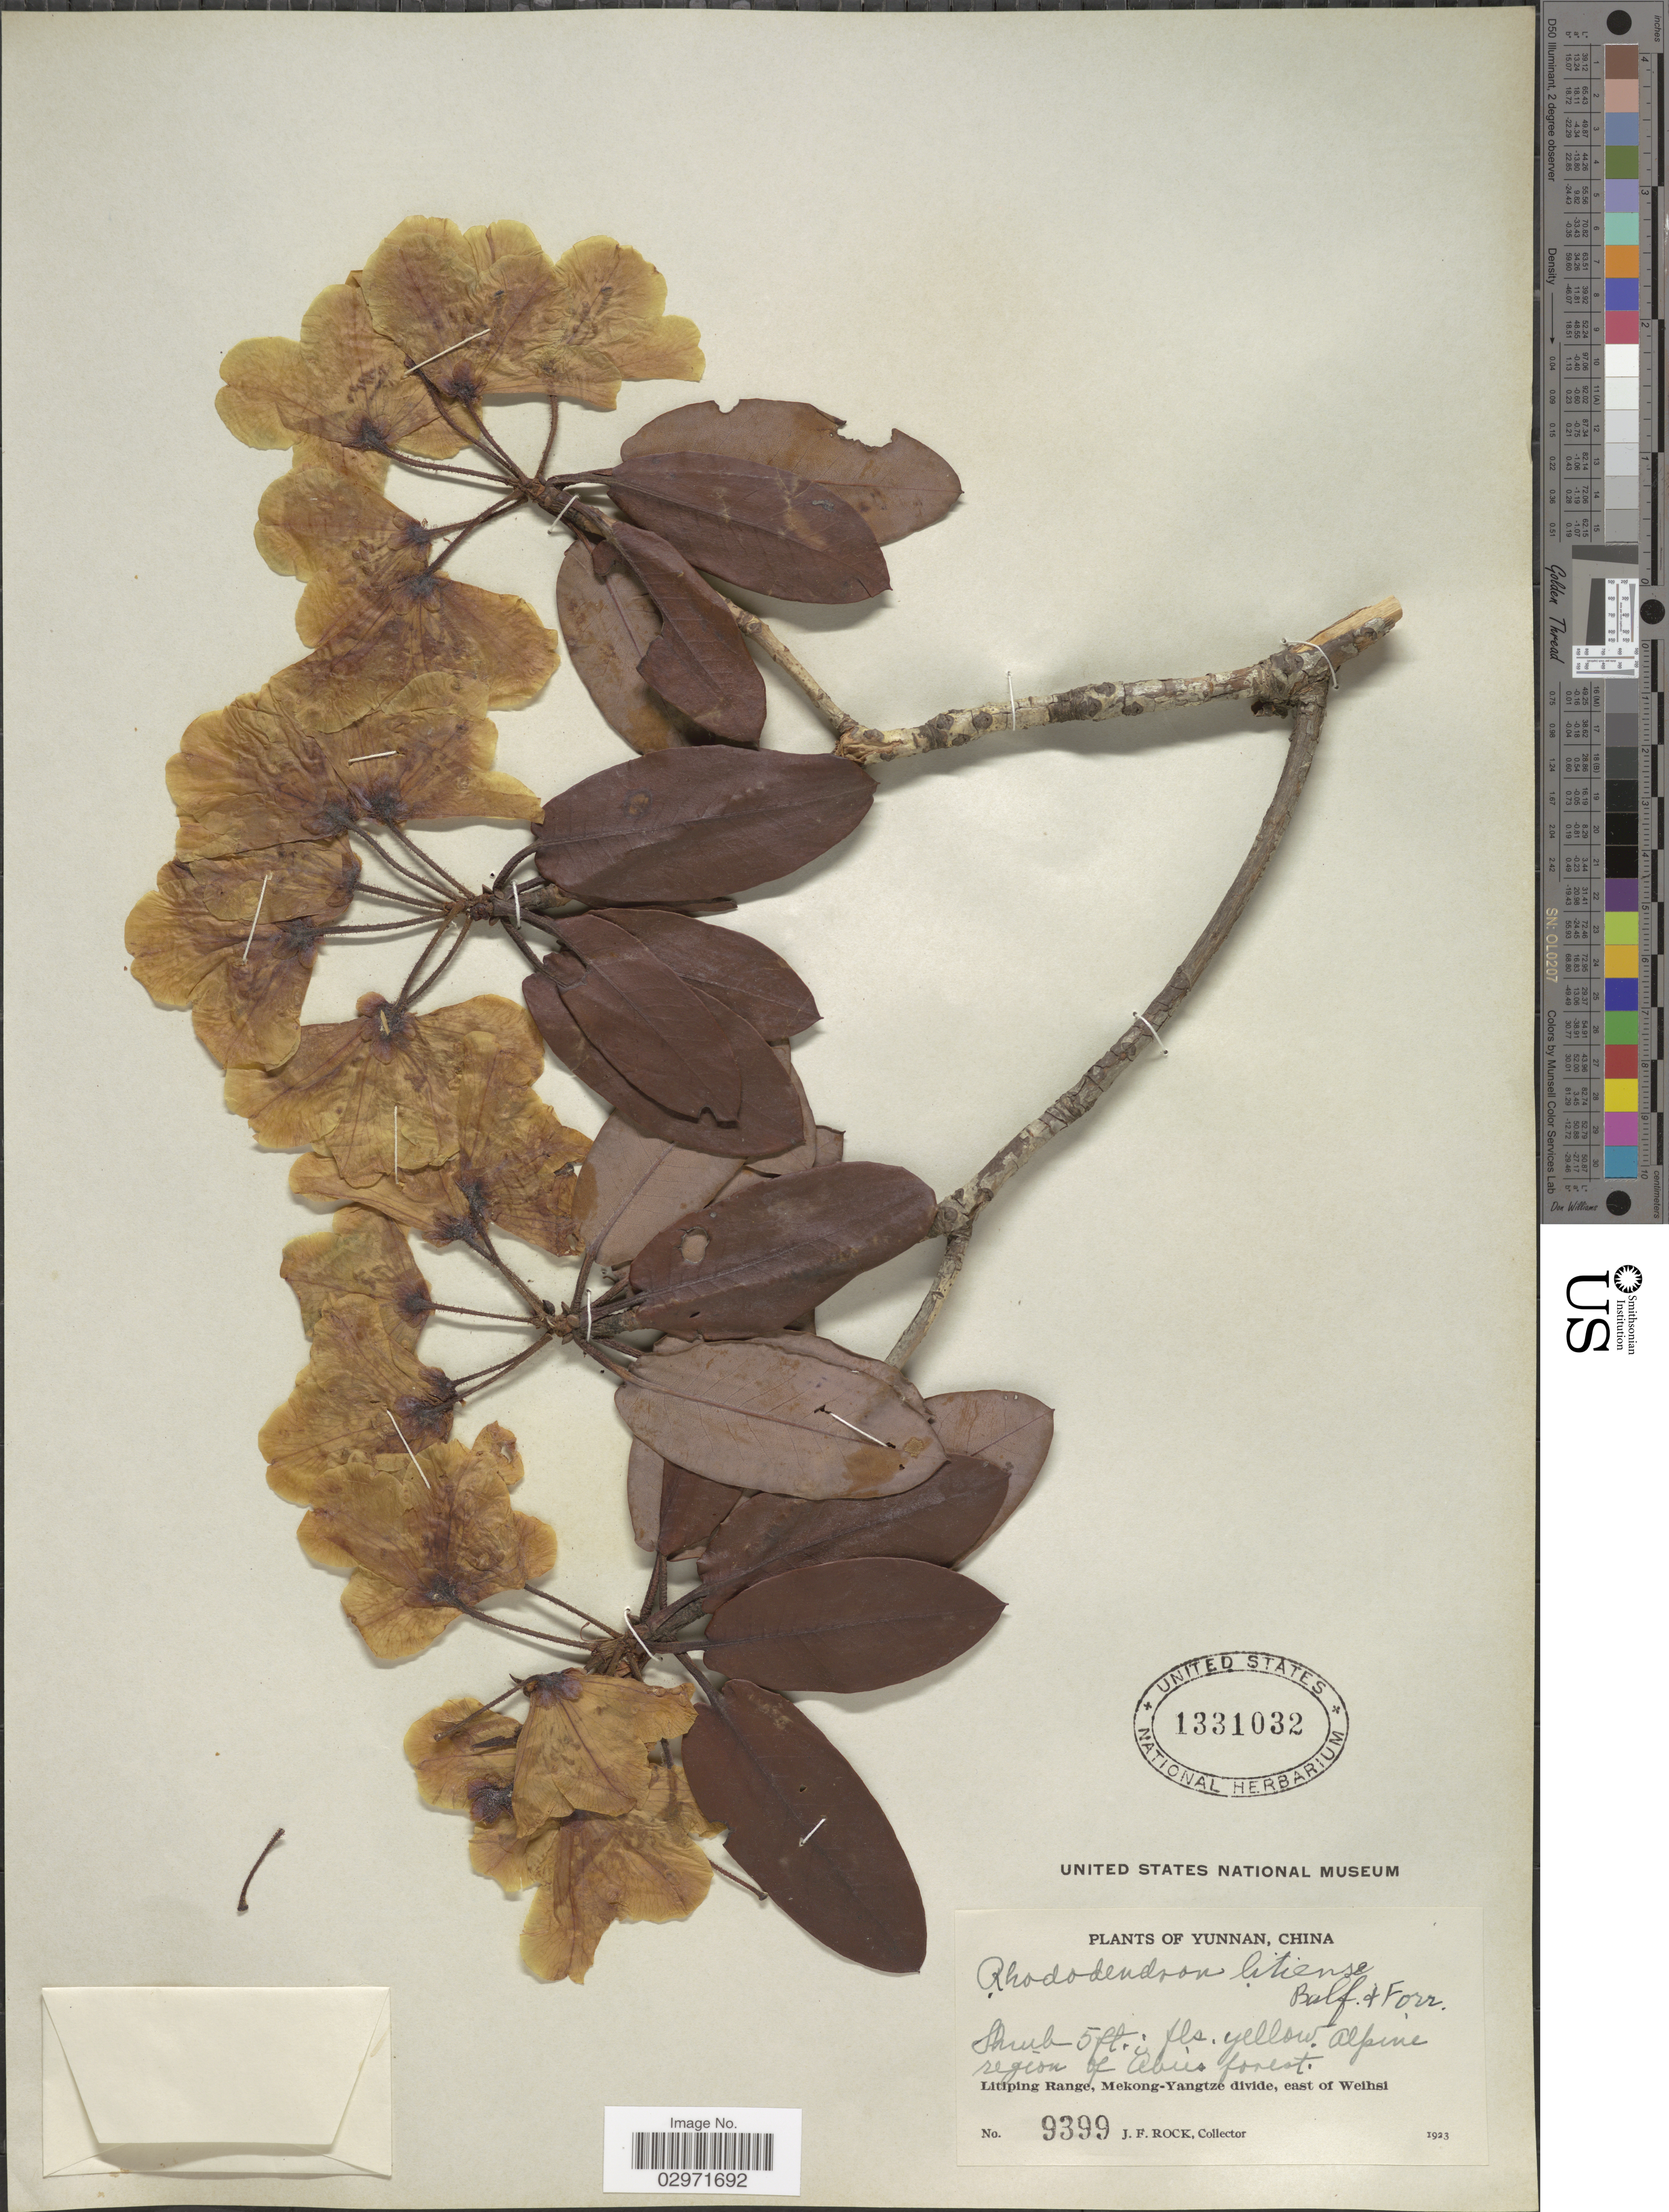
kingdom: Plantae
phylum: Tracheophyta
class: Magnoliopsida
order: Ericales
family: Ericaceae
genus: Rhododendron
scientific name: Rhododendron litiense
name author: Balf. f. & Forrest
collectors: J. Rock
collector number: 9399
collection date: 1923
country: China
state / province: Yunnan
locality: Alpine region of Abies forest. Litiping Range, Mekong-Yangtze divide, east of Weihsi.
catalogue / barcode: US 1331032